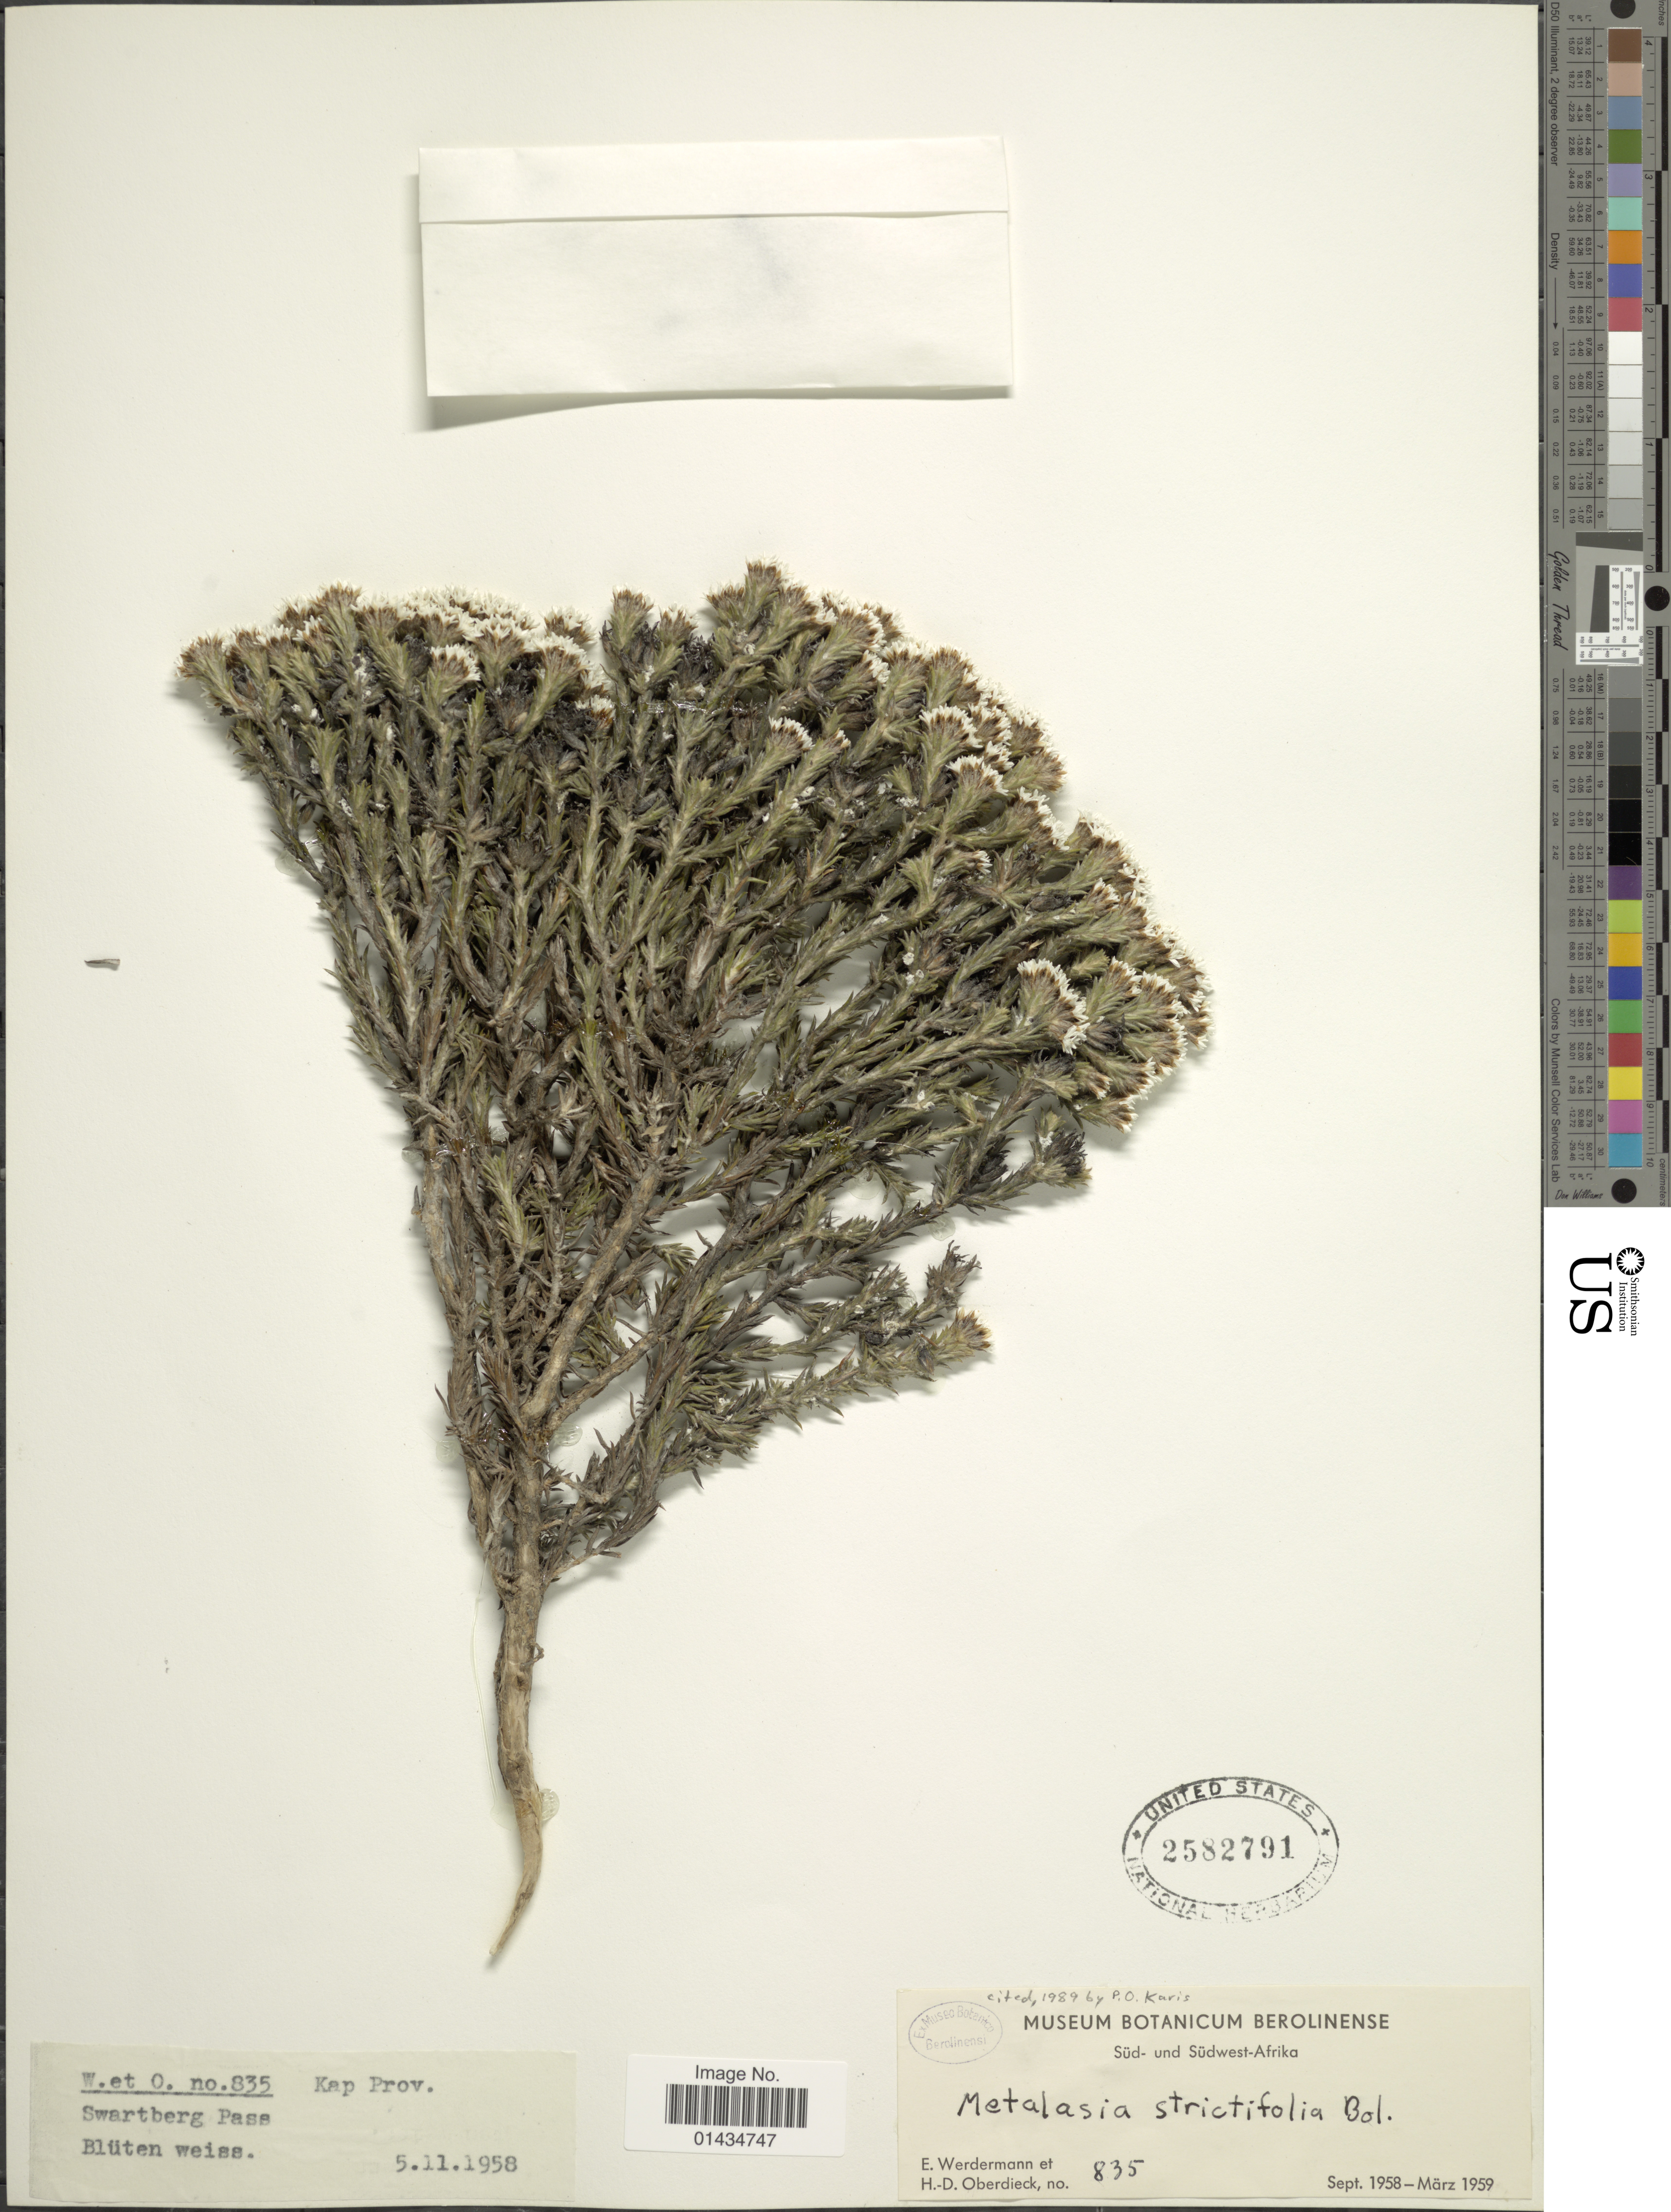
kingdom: Plantae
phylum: Tracheophyta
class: Magnoliopsida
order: Asterales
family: Asteraceae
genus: Metalasia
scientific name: Metalasia strictifolia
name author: Bolus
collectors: E. Wedermann & H. Oberdieck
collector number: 835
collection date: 1958-02-05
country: South Africa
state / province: Western Cape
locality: Süd und Südwest Afrika, Kap Prov. Swartberg Pass, Blüten weiss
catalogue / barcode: US 2582791